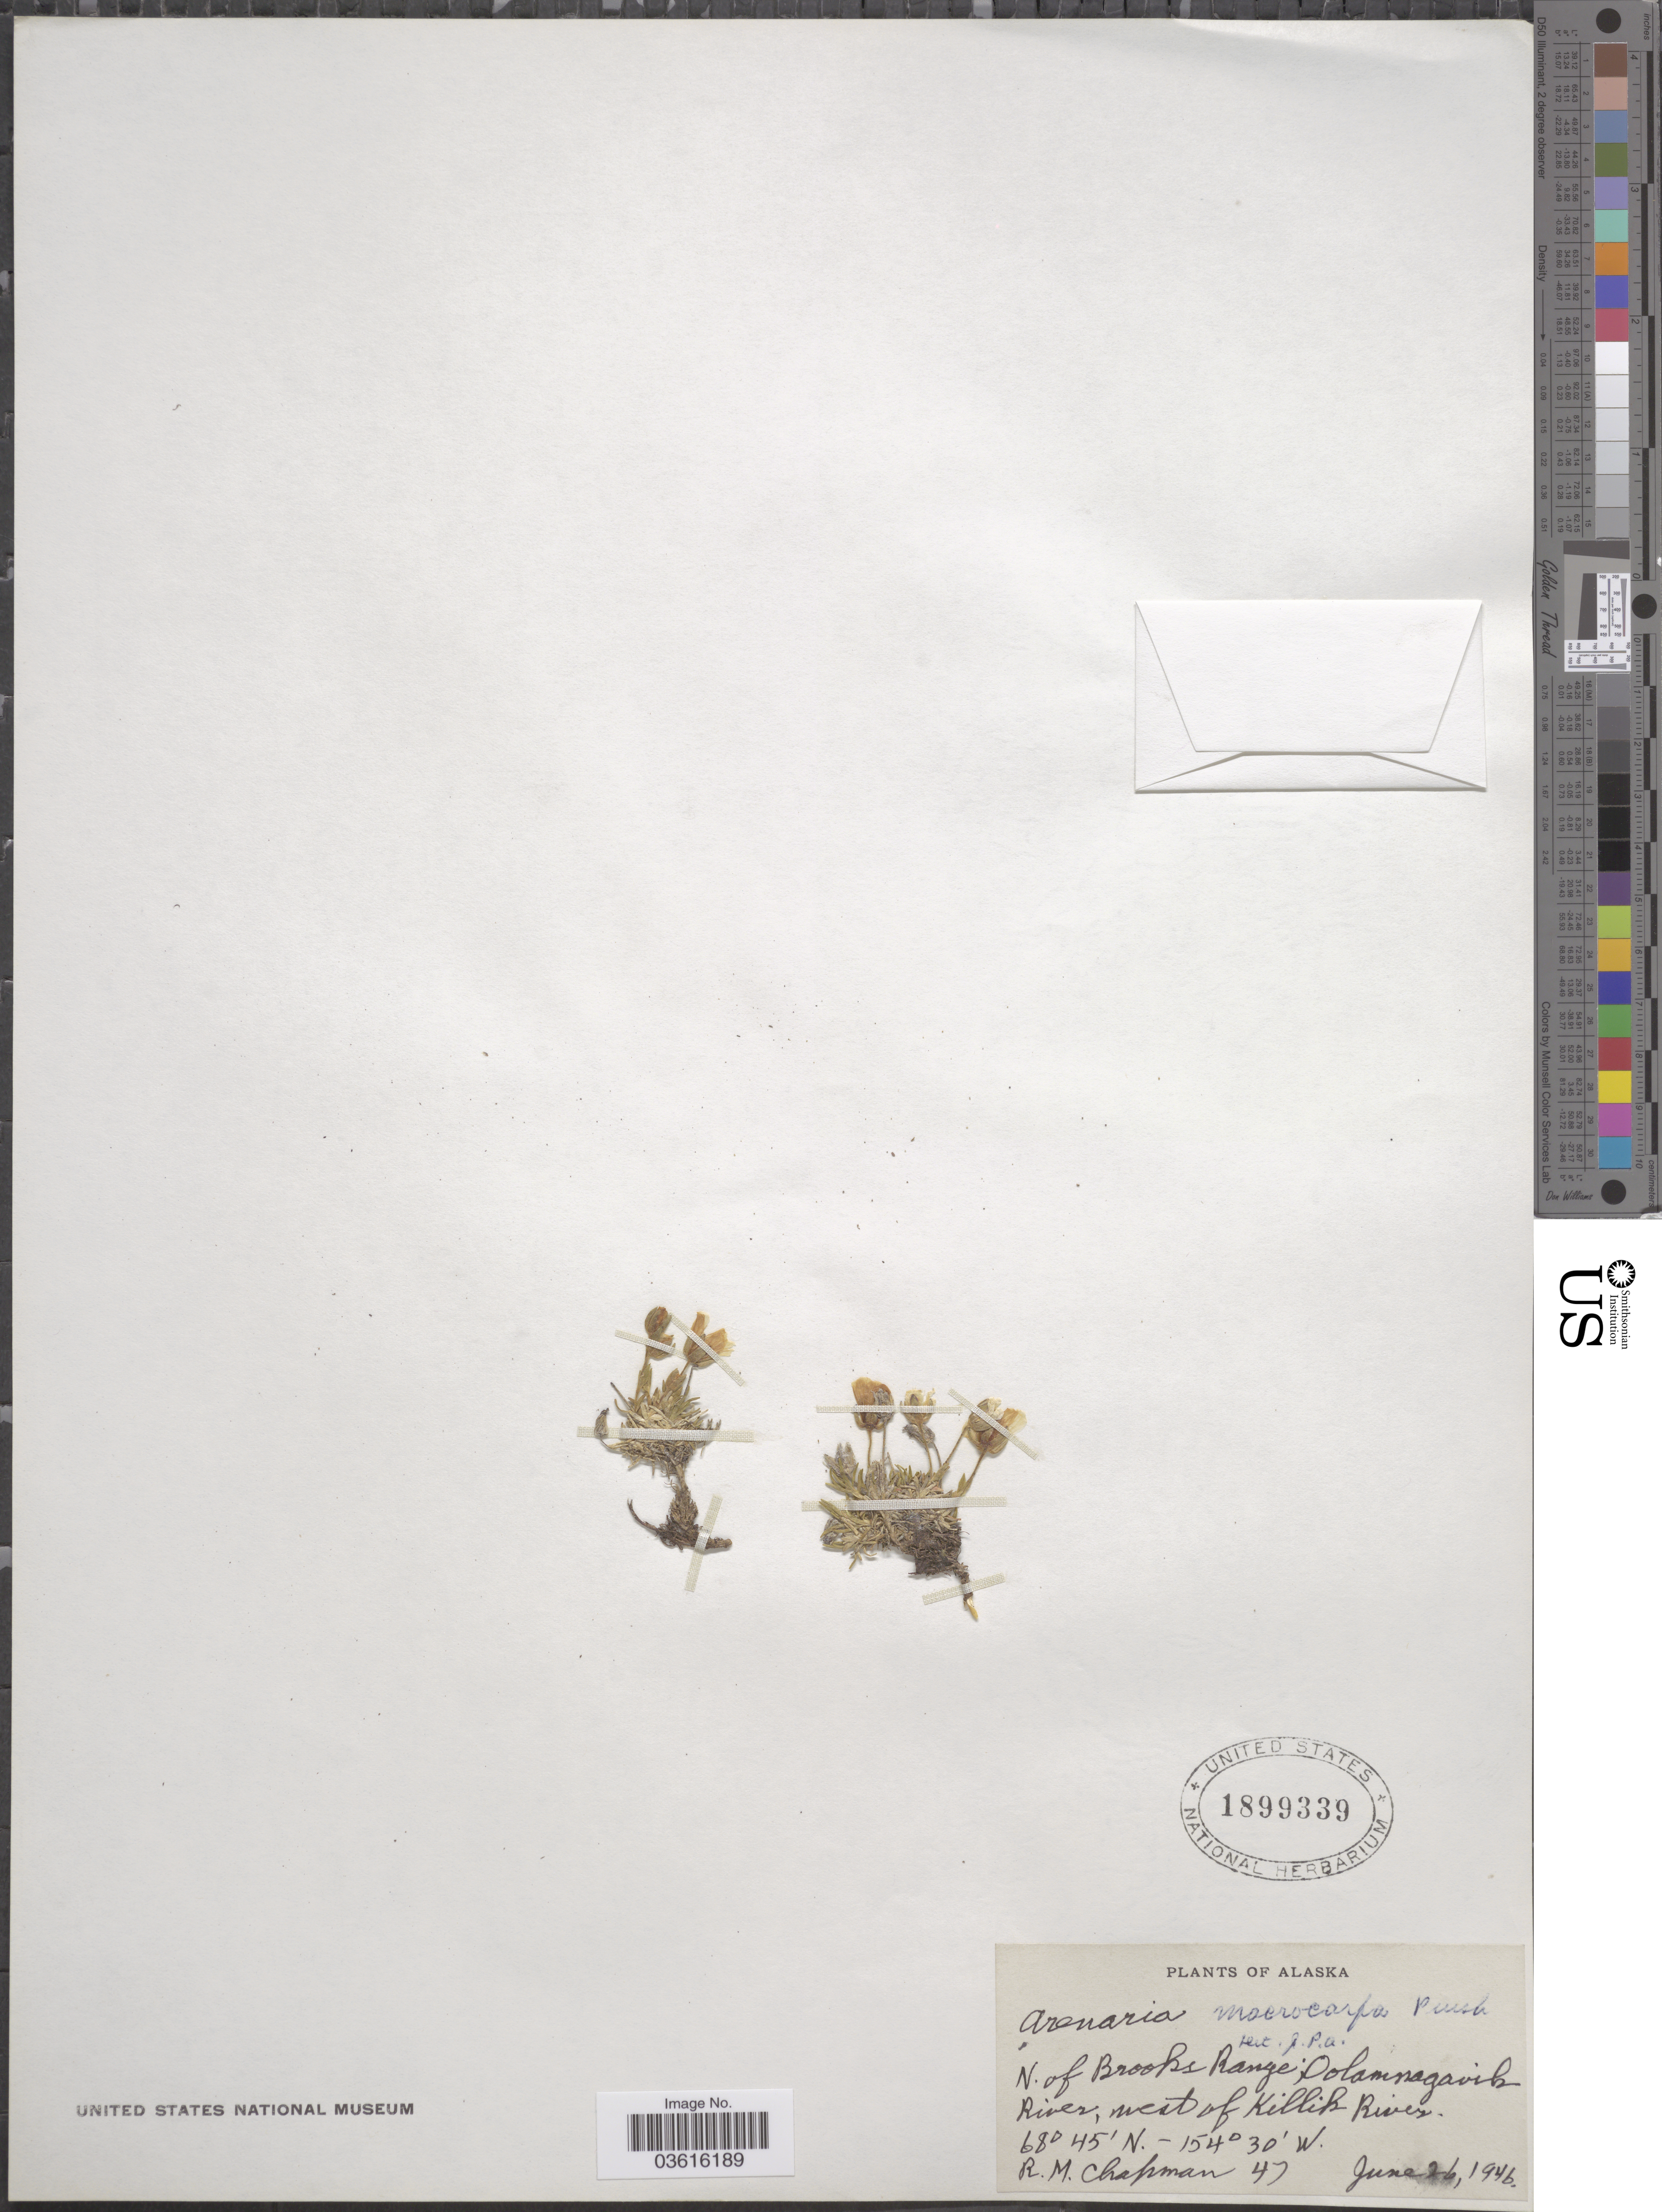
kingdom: Plantae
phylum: Tracheophyta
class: Magnoliopsida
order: Caryophyllales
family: Caryophyllaceae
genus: Pseudocherleria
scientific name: Pseudocherleria macrocarpa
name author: (Pursh) Dillenb. & Kadereit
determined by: U.S. National Herbarium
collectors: R. M. Chapman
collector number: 47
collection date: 1946-06-26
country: United States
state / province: Alaska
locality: N. of Brooks Range; Oolamnagavik River, west of Killik River.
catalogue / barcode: US 1899339